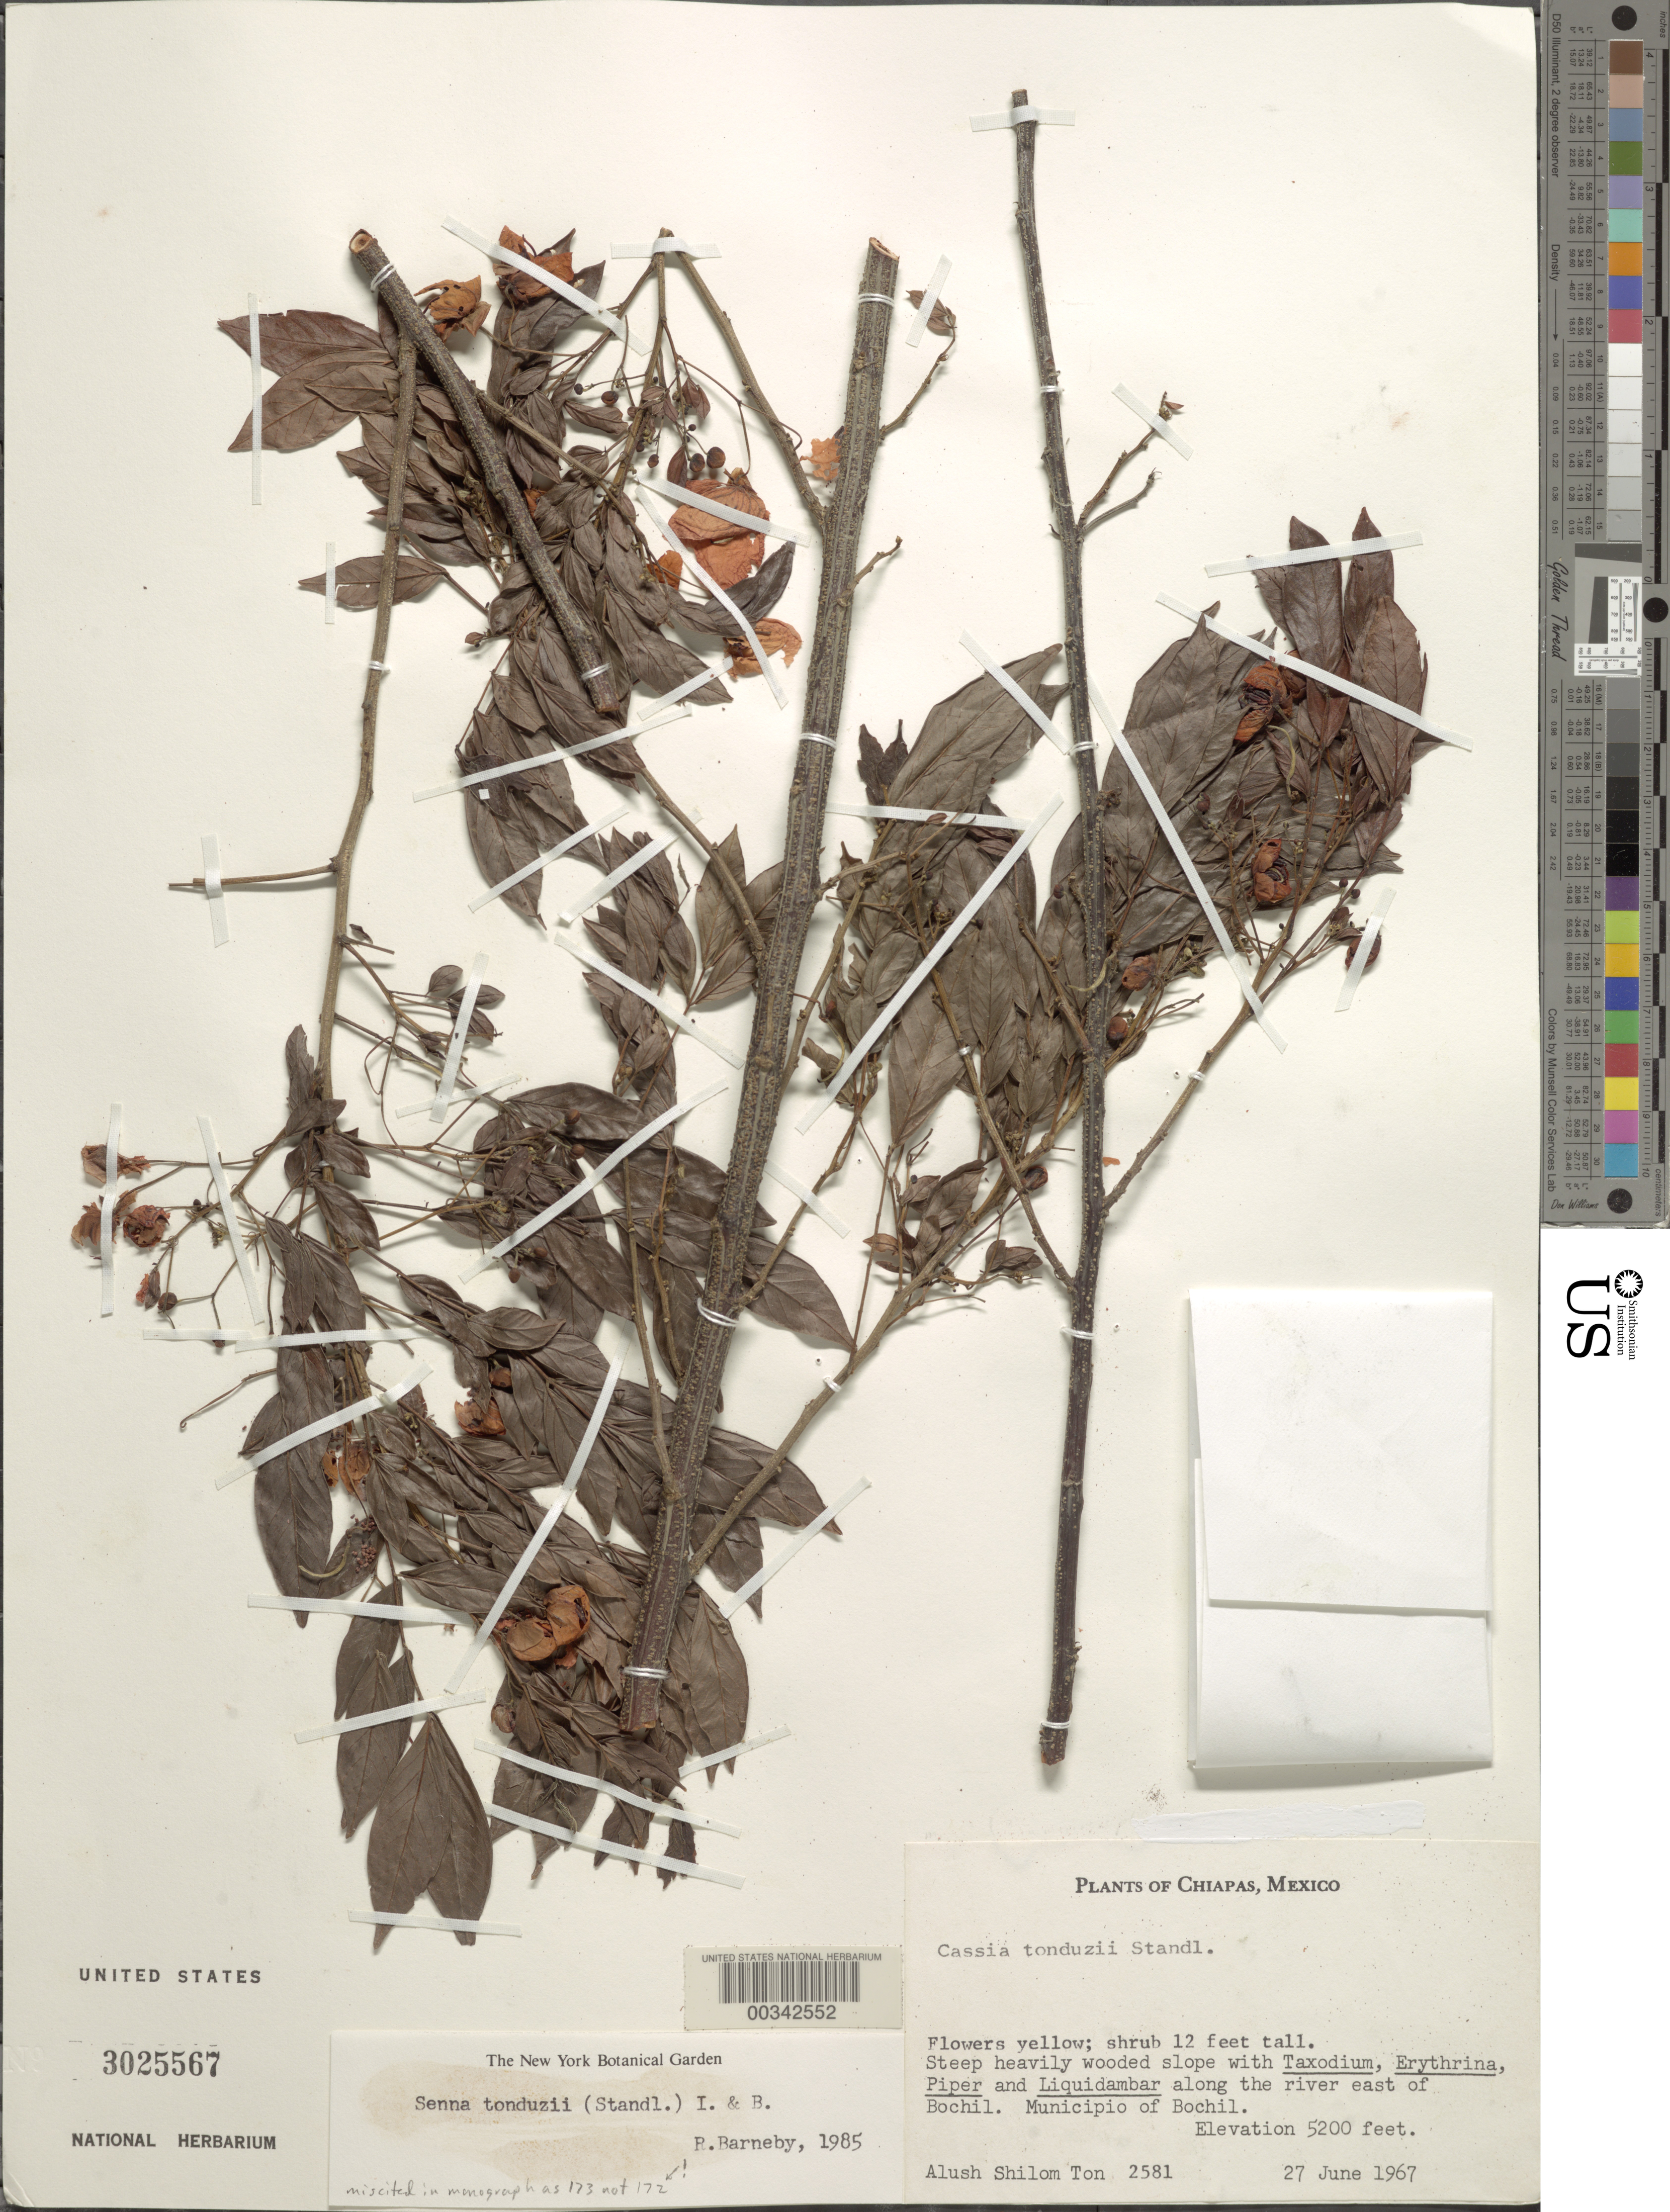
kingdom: Plantae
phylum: Tracheophyta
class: Magnoliopsida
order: Fabales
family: Fabaceae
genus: Senna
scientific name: Senna tonduzii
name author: (Standl.) H.S. Irwin & Barneby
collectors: A. S. Ton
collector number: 2581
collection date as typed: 27 Jun 1967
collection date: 1967-06-27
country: Mexico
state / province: Chiapas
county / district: Bochil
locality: Along the river E of Bochil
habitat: Along river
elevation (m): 1585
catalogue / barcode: US 3025567